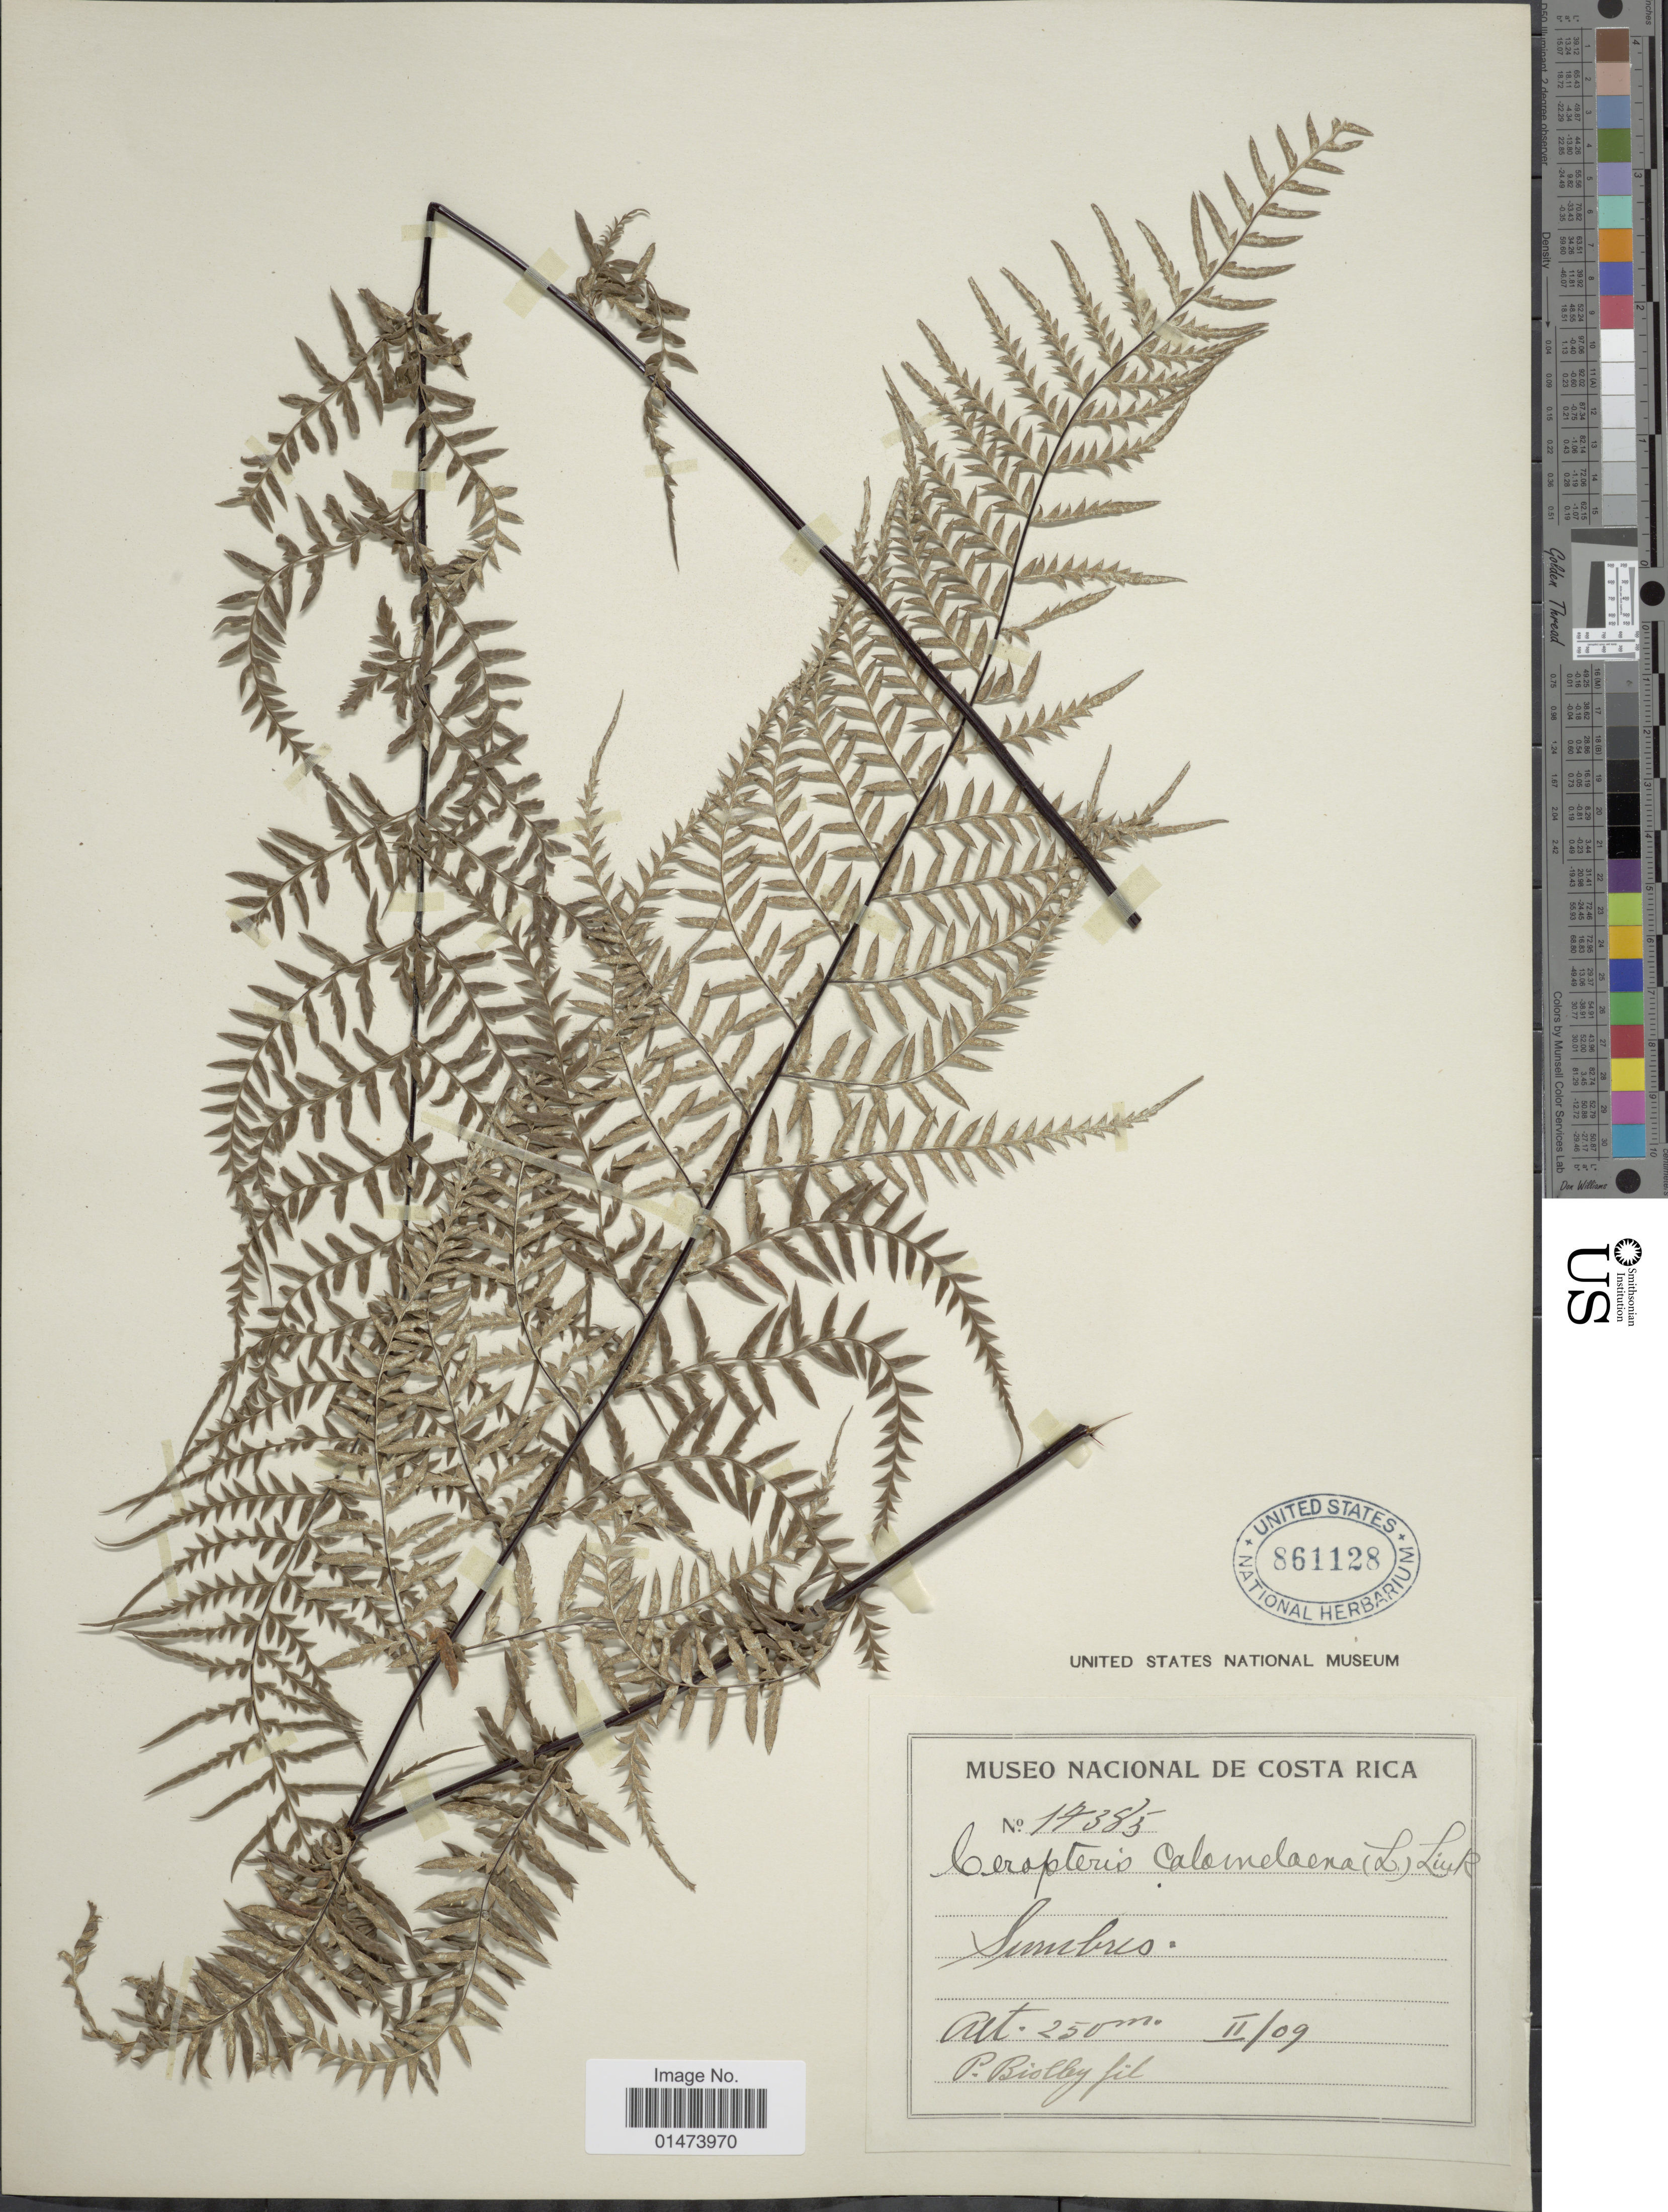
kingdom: Plantae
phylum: Tracheophyta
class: Polypodiopsida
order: Polypodiales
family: Pteridaceae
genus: Pityrogramma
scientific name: Pityrogramma calomelanos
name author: (L.) Link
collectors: P. Biolley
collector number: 17383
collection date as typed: Transcribed d/m/y: /2/9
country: Costa Rica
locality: Surubres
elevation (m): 250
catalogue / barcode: US 861128